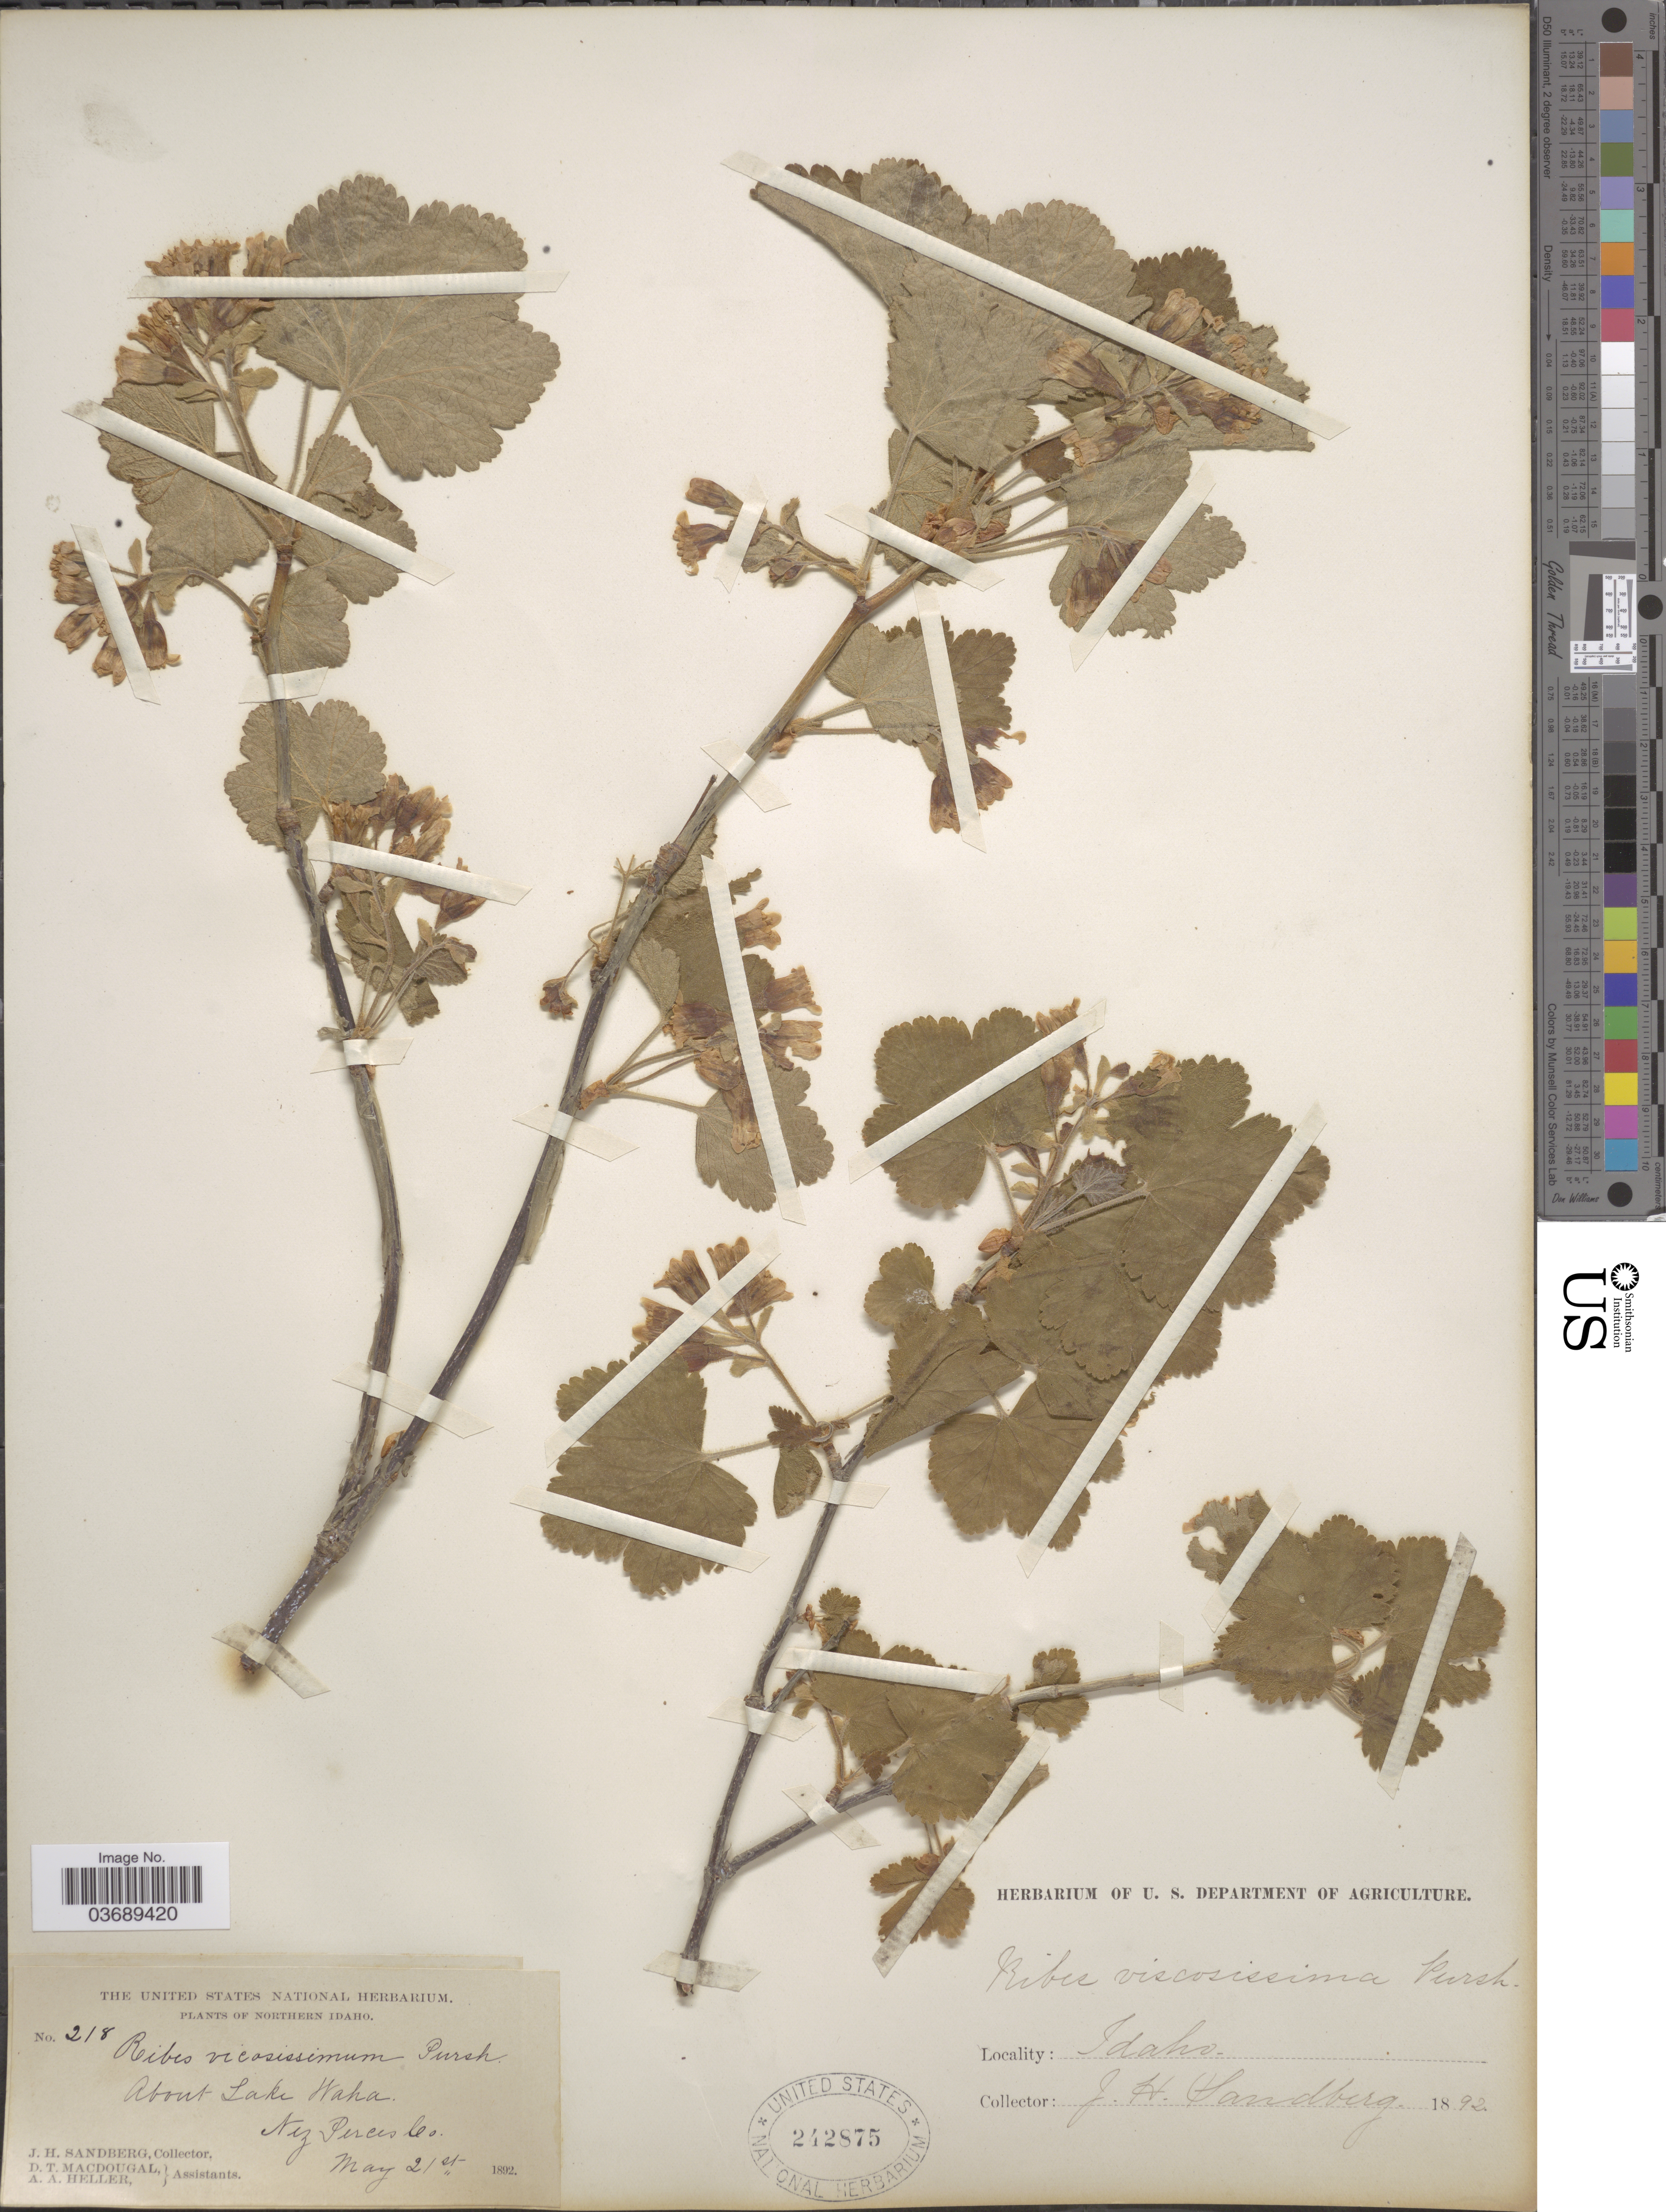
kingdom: Plantae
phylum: Tracheophyta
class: Magnoliopsida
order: Saxifragales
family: Grossulariaceae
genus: Ribes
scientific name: Ribes viscosissimum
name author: Pursh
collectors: J. H. Sandberg, D. T. MacDougal & A. A. Heller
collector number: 218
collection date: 1892-05-21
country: United States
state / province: Idaho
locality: Northern Idaho. About Lake Waha. Nez Perces Co.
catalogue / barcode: US 242875